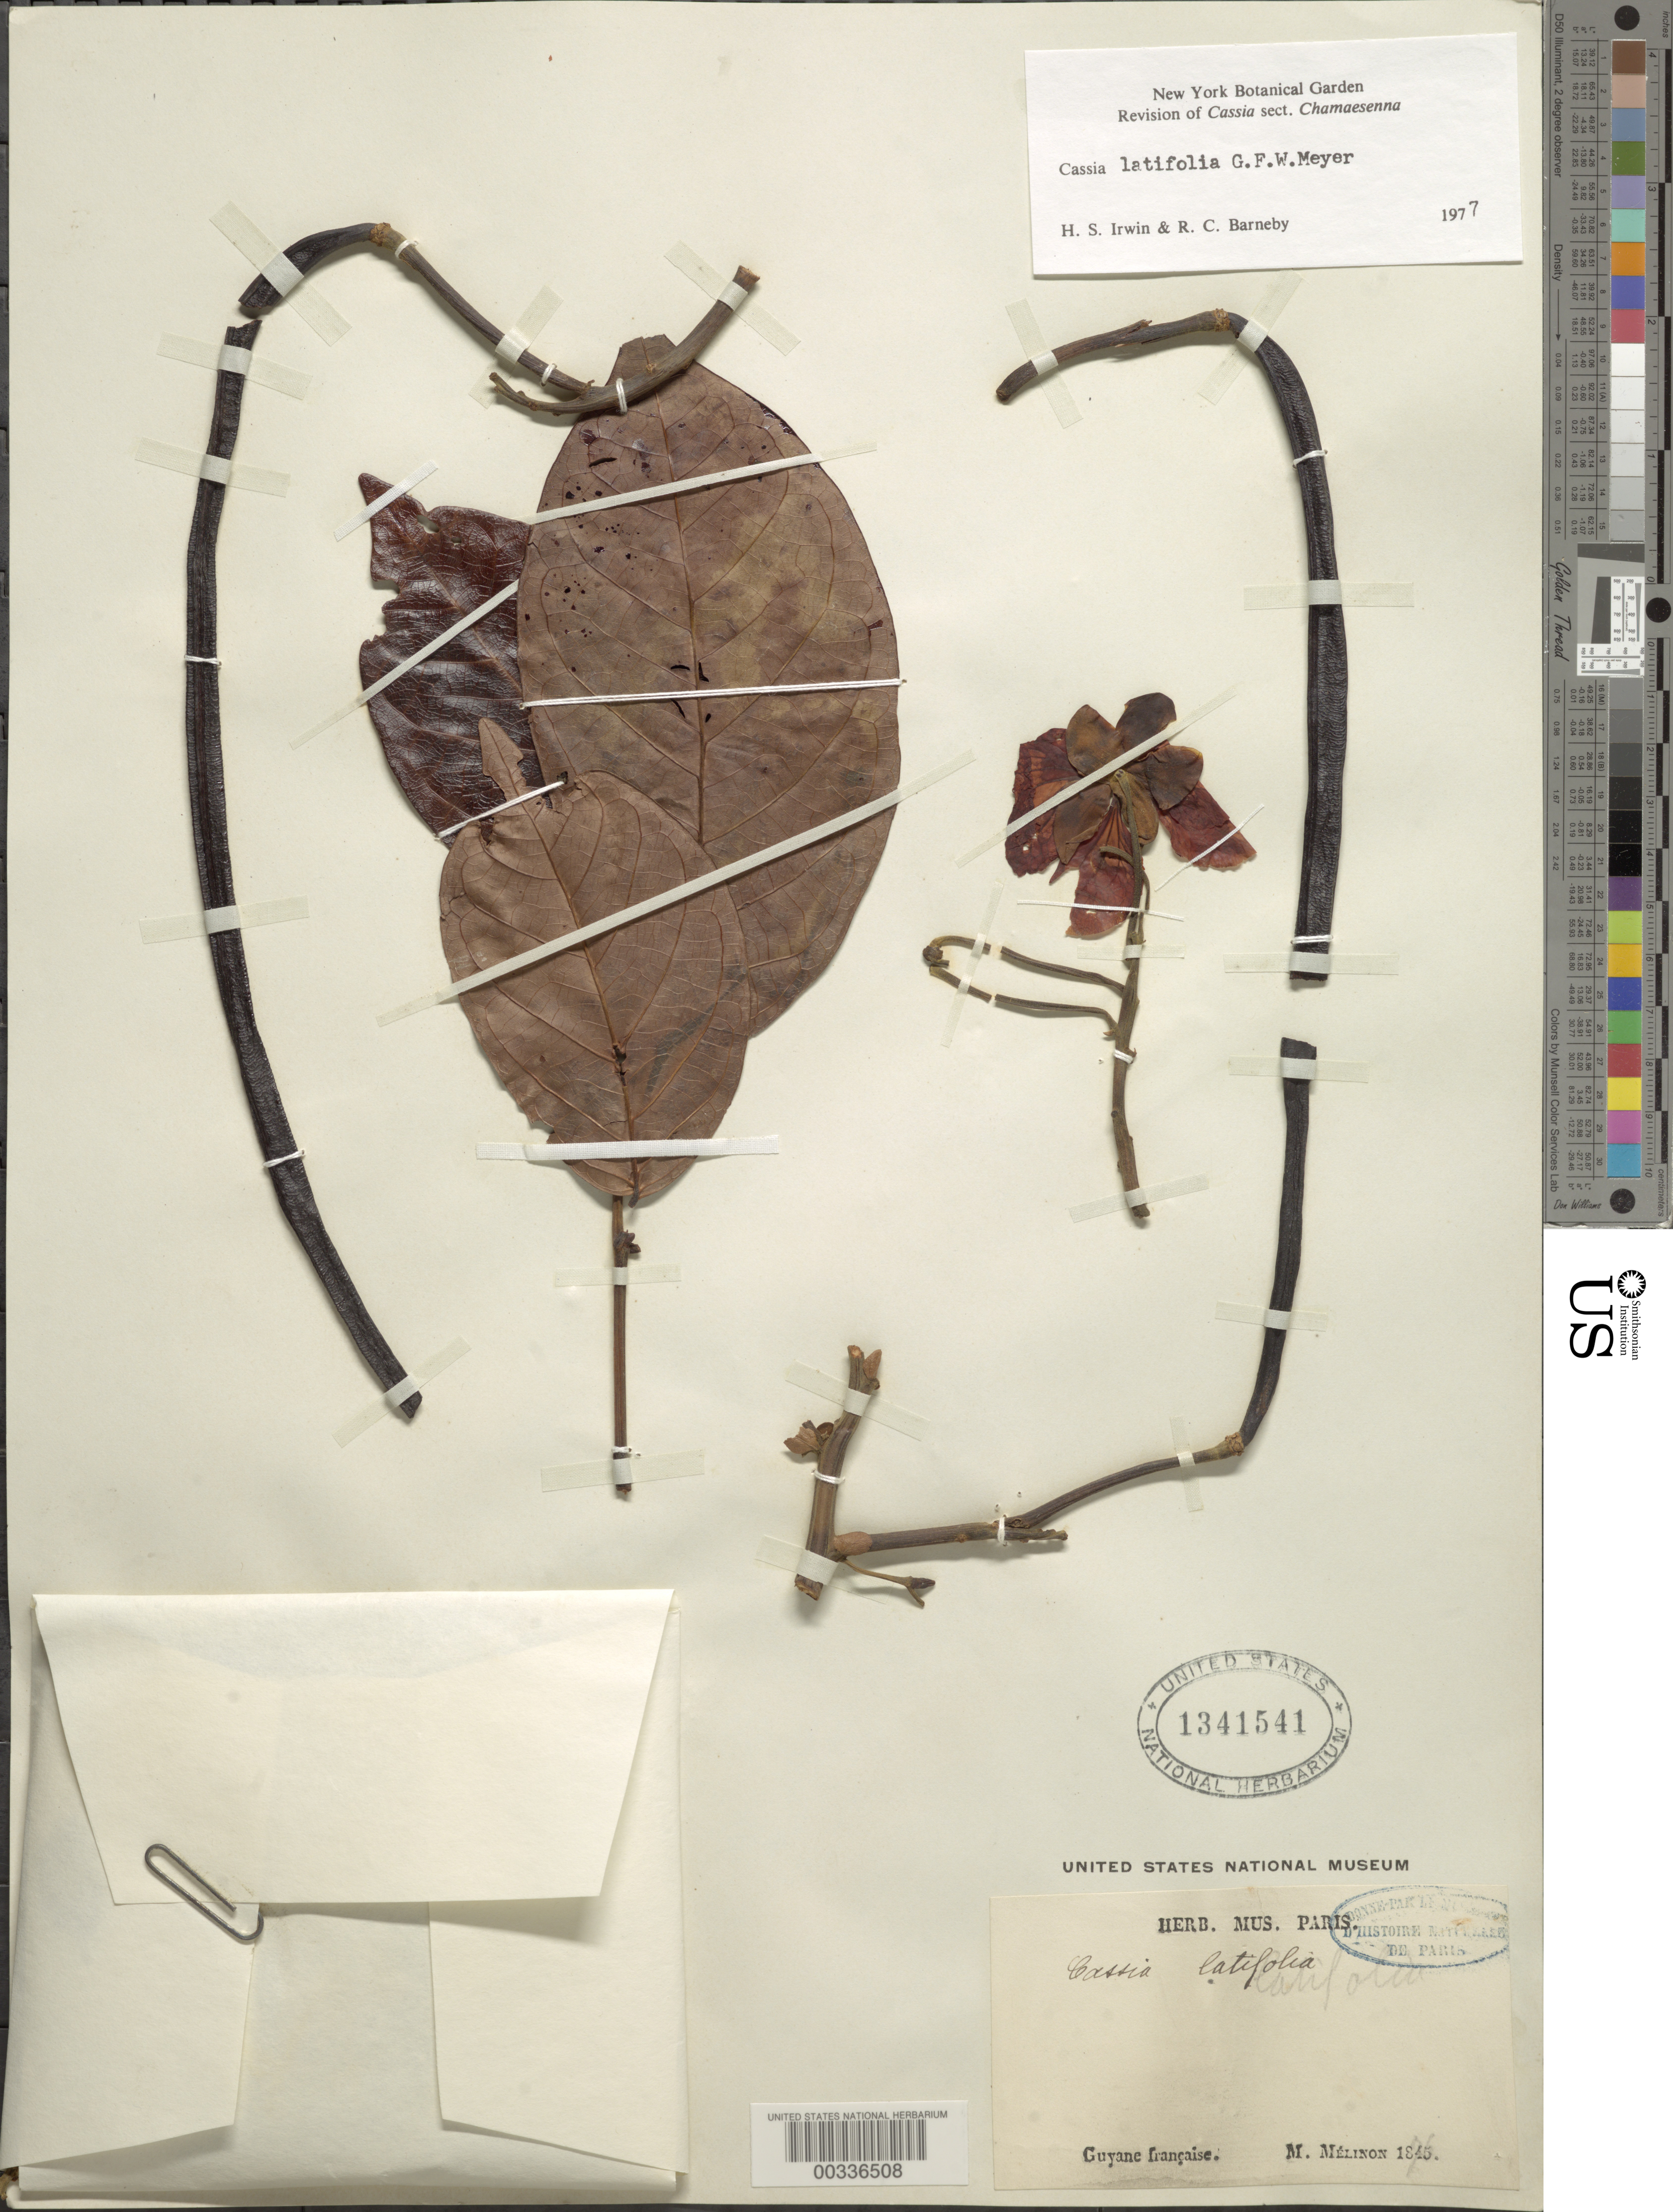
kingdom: Plantae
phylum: Tracheophyta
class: Magnoliopsida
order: Fabales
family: Fabaceae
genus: Senna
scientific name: Senna latifolia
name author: (G. Mey.) H.S. Irwin & Barneby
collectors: M. Melinon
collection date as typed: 1845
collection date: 1845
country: French Guiana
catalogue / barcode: US 1341541